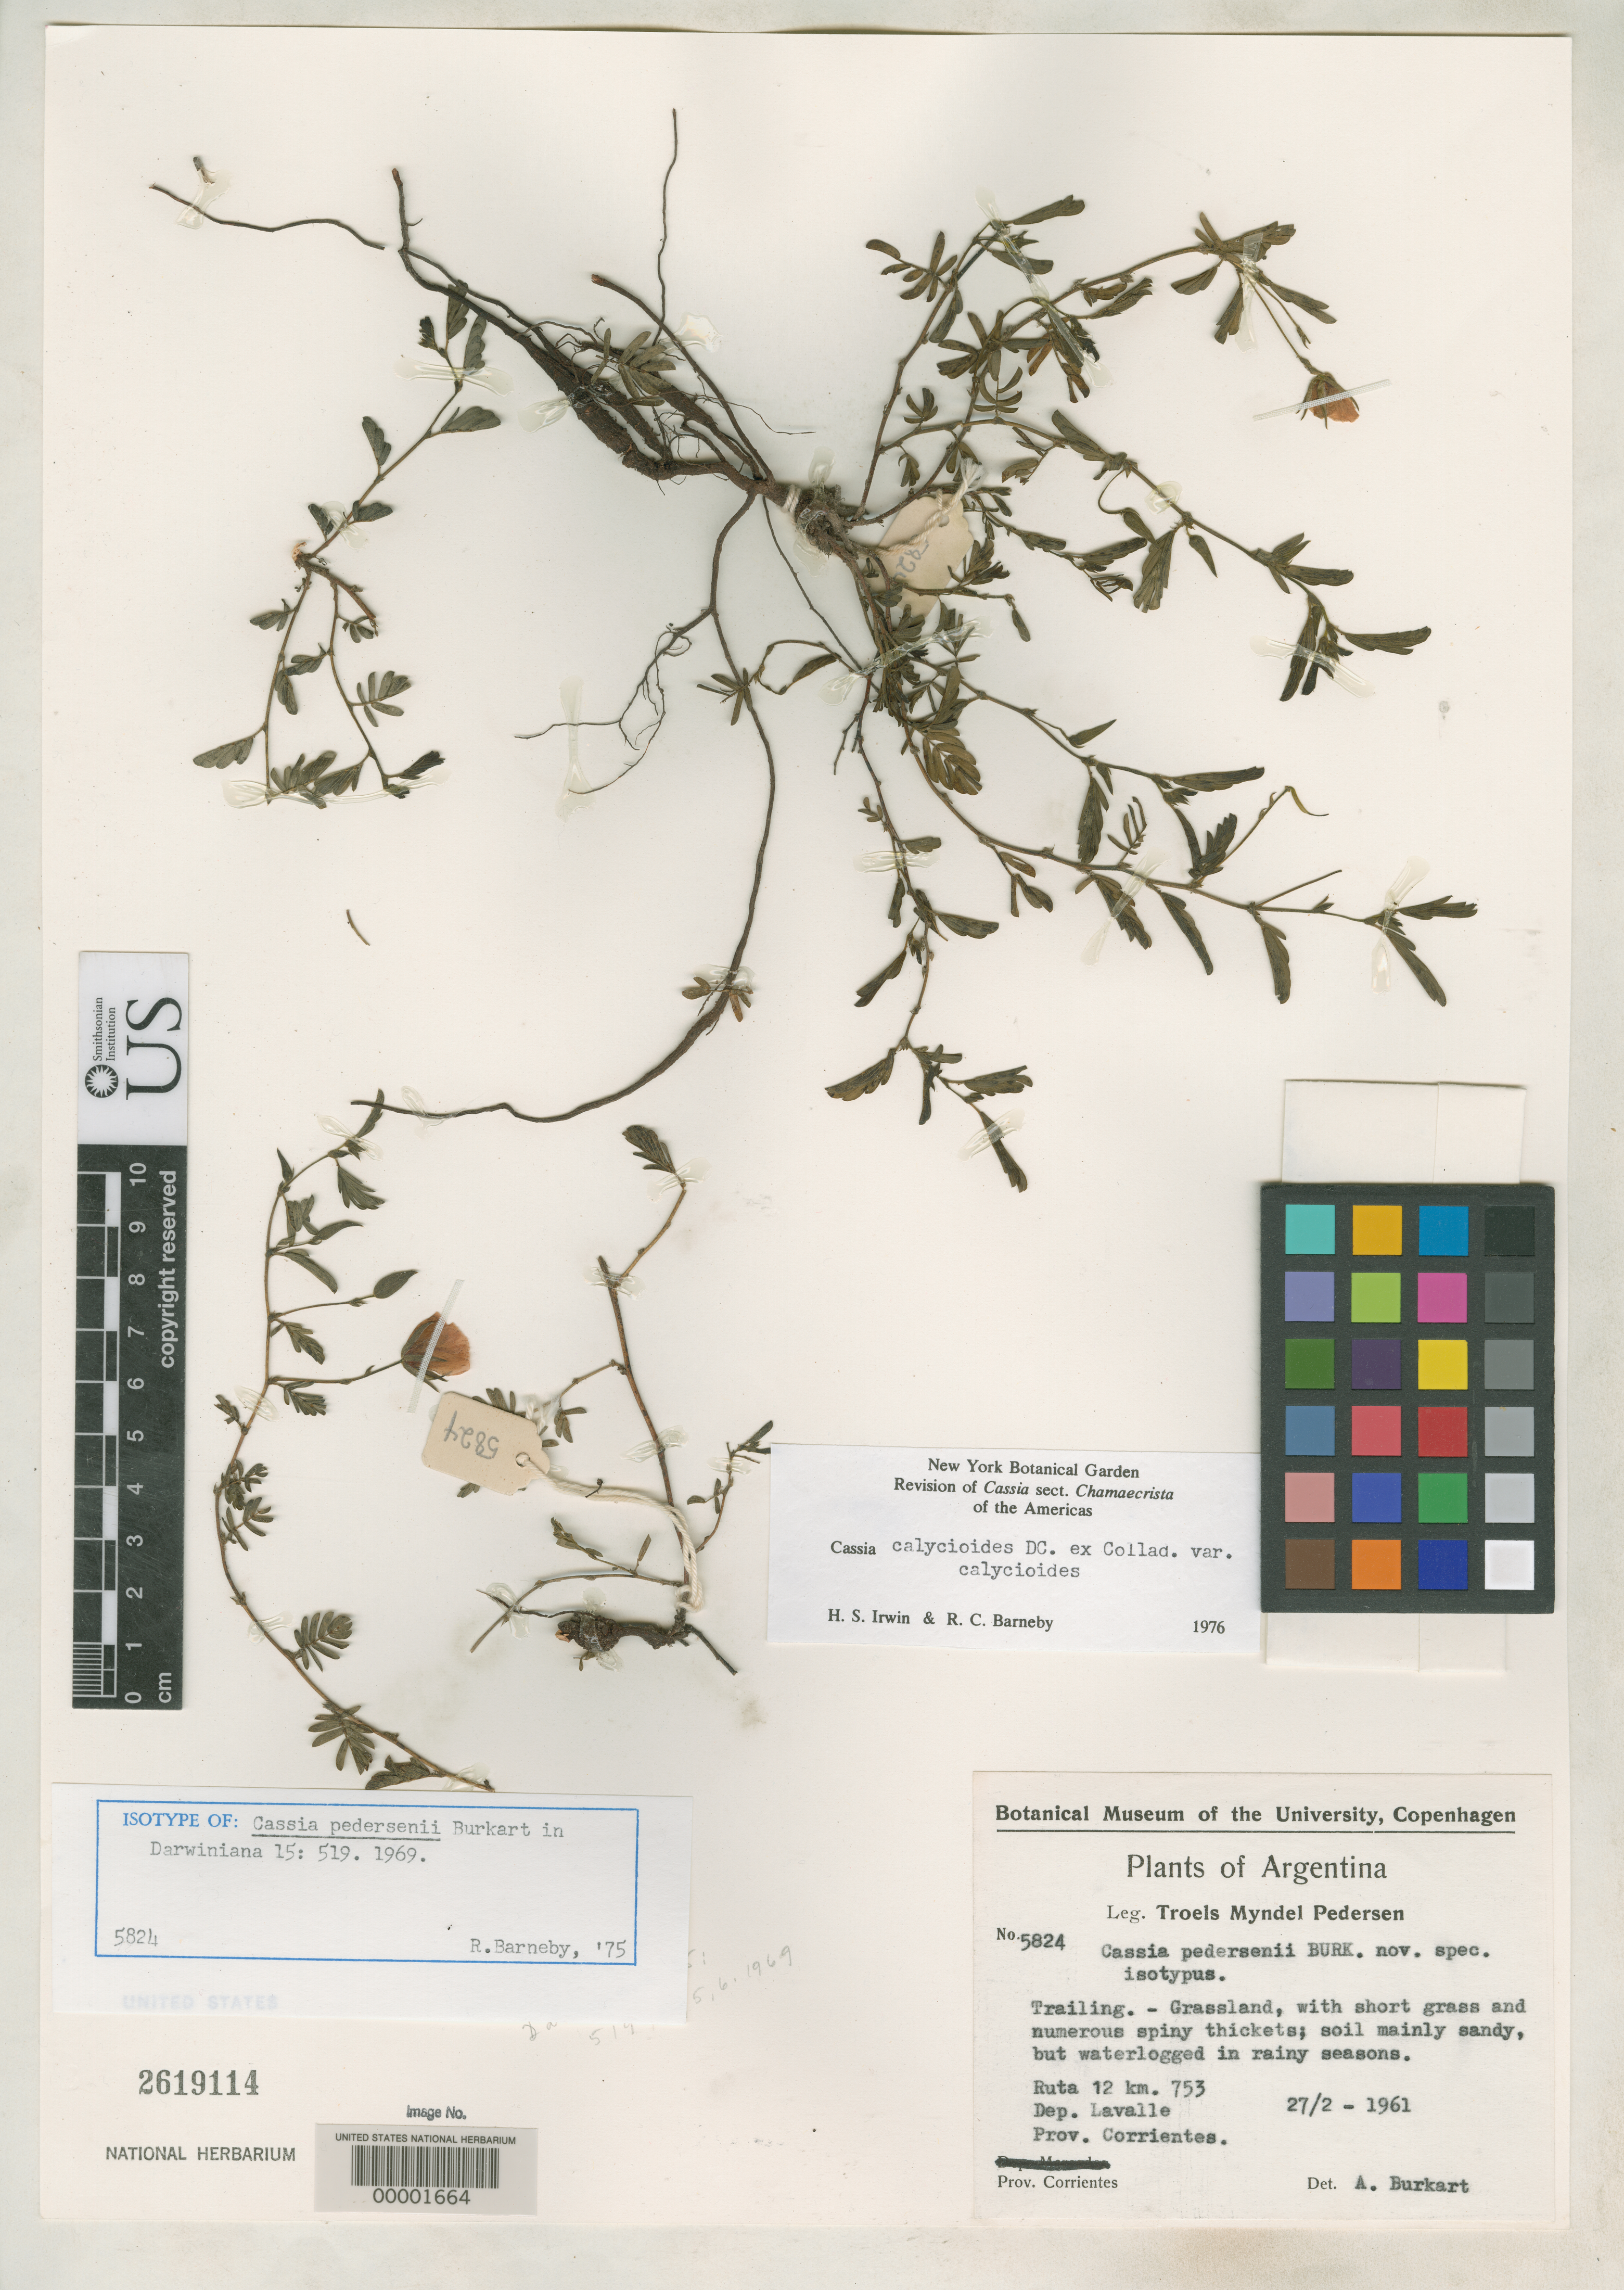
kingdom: Plantae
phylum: Tracheophyta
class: Magnoliopsida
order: Fabales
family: Fabaceae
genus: Cassia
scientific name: Cassia pedersenii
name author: Burkart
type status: Isotype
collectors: T. M. Pedersen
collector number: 5824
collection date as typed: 27 Feb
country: Argentina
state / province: Corrientes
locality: Lavalle, route 12.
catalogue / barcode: US 2619114